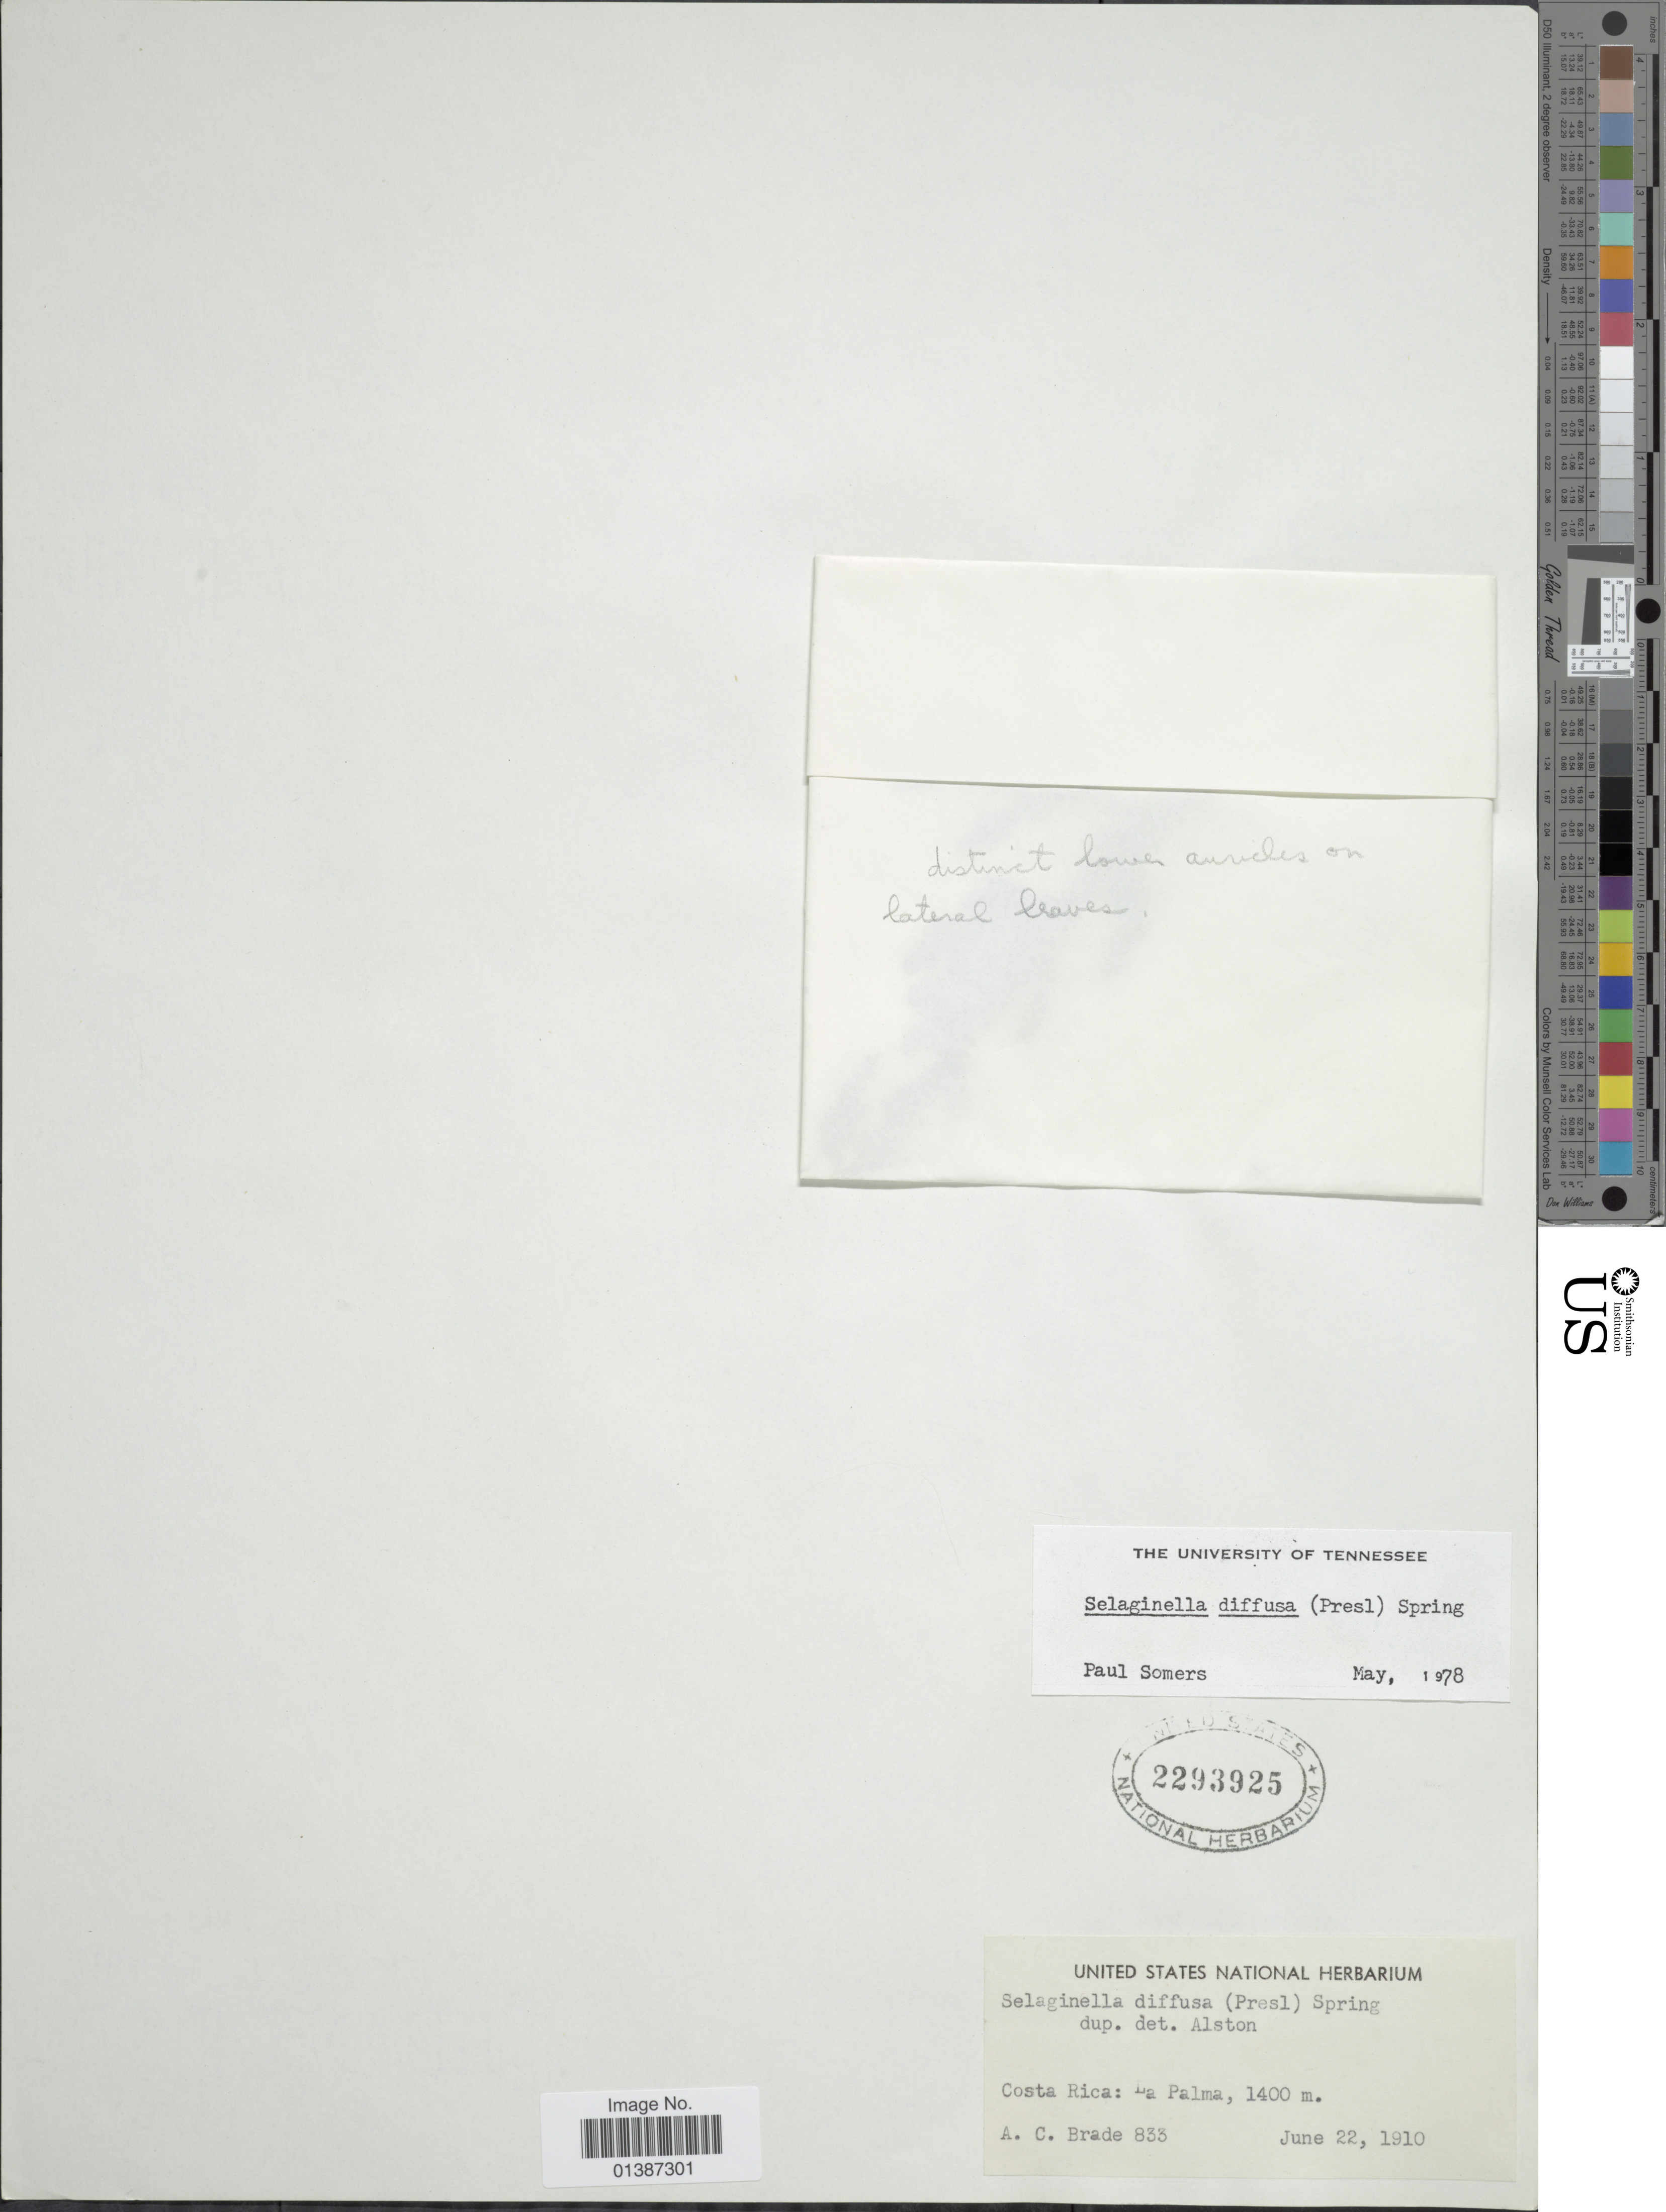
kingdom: Plantae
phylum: Tracheophyta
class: Lycopodiopsida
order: Selaginellales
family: Selaginellaceae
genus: Selaginella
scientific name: Selaginella diffusa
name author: (C. Presl) Spring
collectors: A. C. Brade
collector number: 833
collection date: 1910-06-22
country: Costa Rica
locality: La Palma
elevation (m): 1400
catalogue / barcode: US 2293925